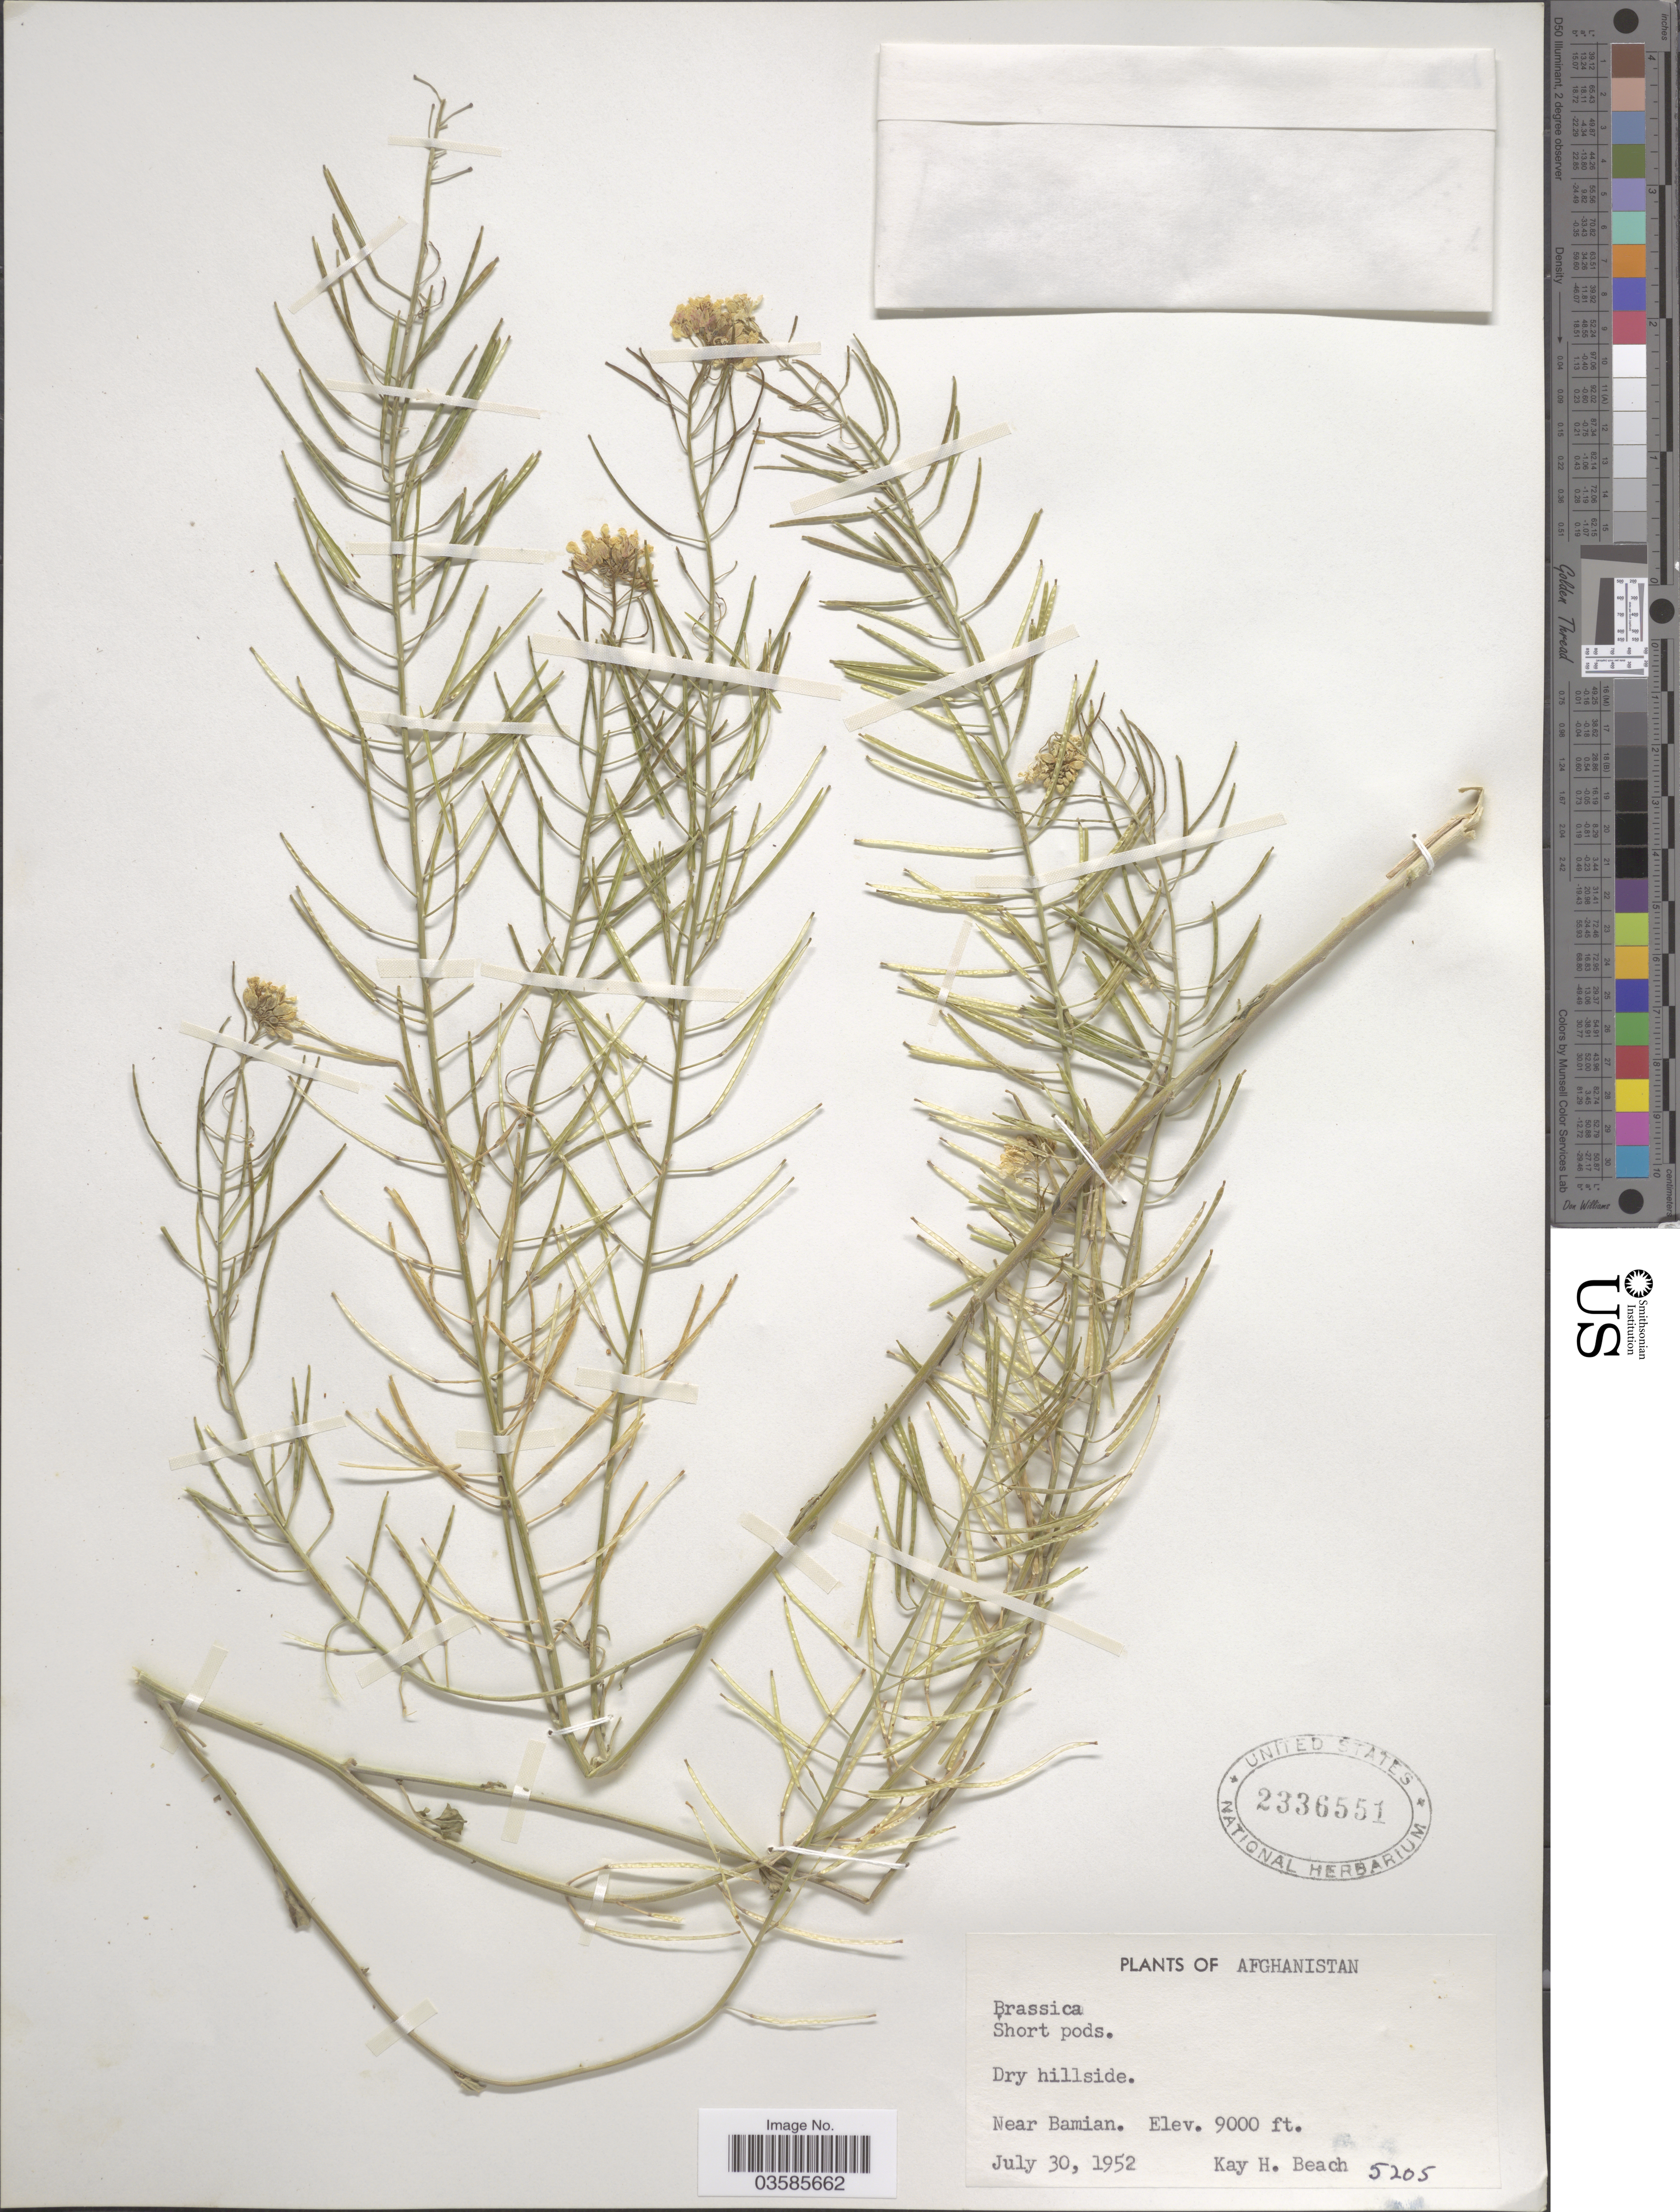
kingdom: Plantae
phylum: Tracheophyta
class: Magnoliopsida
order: Brassicales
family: Brassicaceae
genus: Brassica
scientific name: Brassica sp.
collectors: K. H. Beach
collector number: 5205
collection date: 1952-07-30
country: Afghanistan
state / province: Bamian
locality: Near Bamian.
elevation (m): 2743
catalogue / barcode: US 2336551